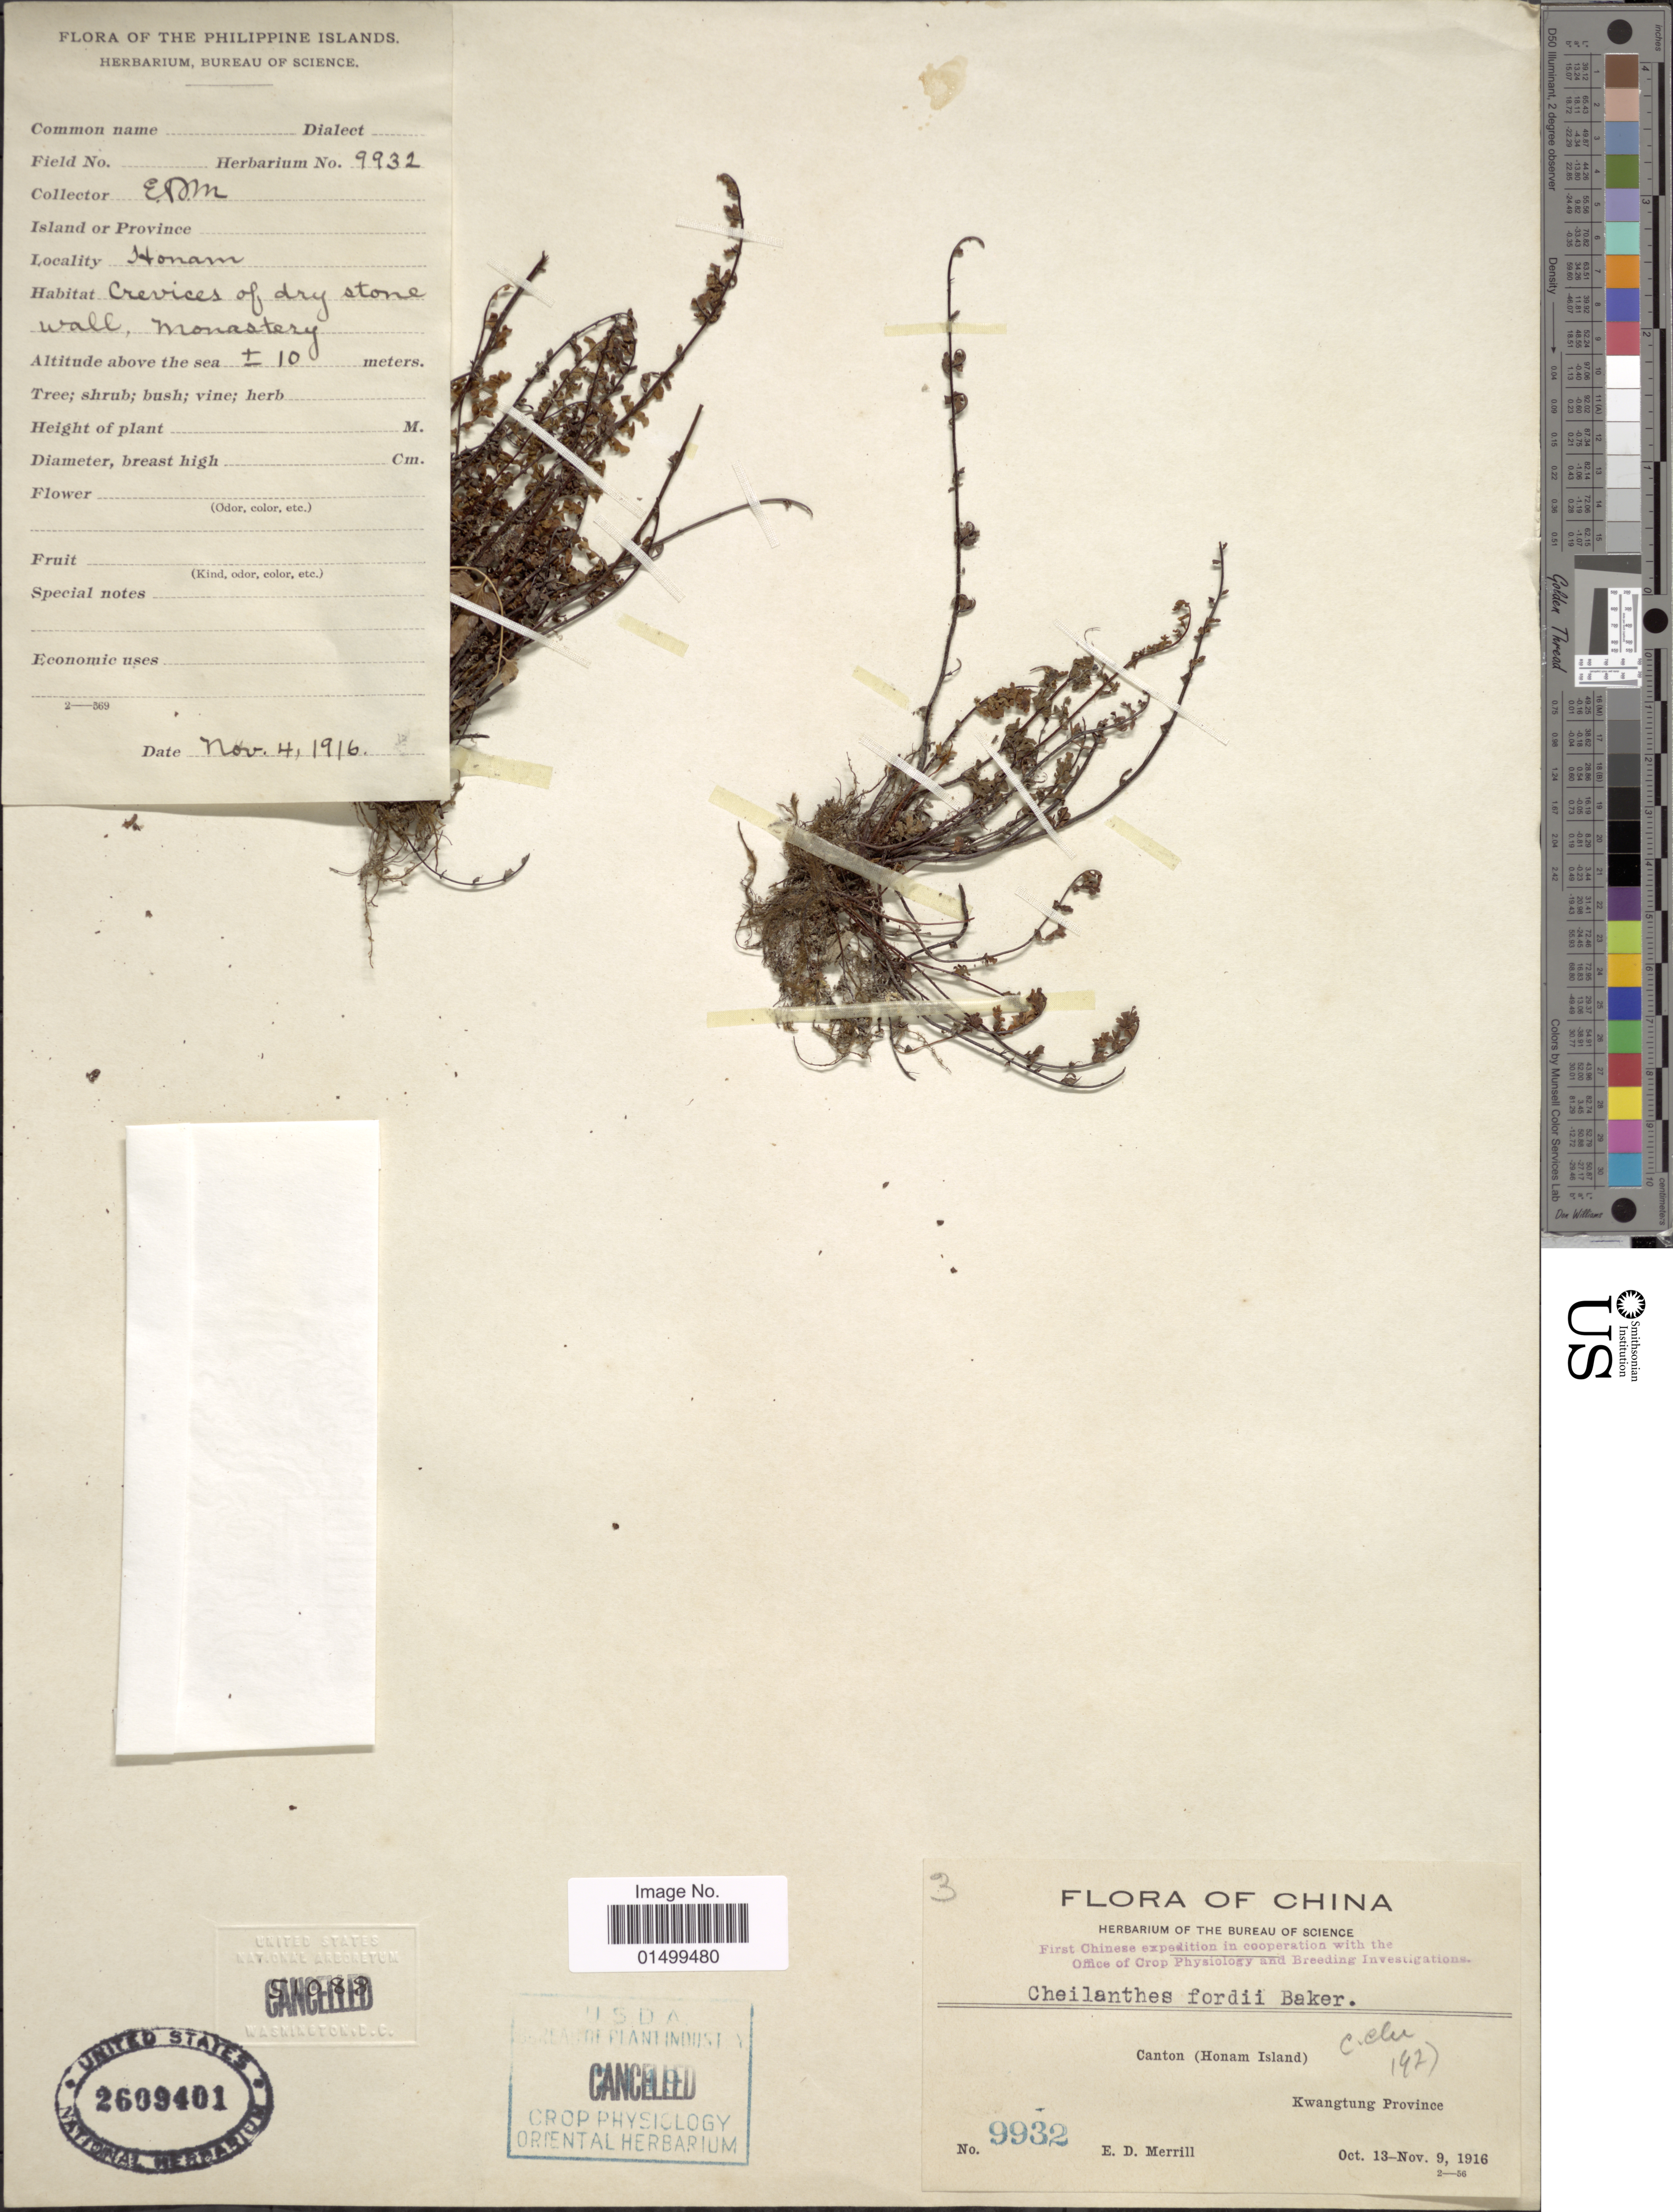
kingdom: Plantae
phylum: Tracheophyta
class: Polypodiopsida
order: Polypodiales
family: Pteridaceae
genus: Cheilanthes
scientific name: Cheilanthes fordii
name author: Baker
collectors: E. D. Merrill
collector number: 9932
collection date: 1916-10-13/1916-11-09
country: China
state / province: Guangdong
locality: Canton (Honam Island), Kwangtung Province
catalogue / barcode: US 2609401